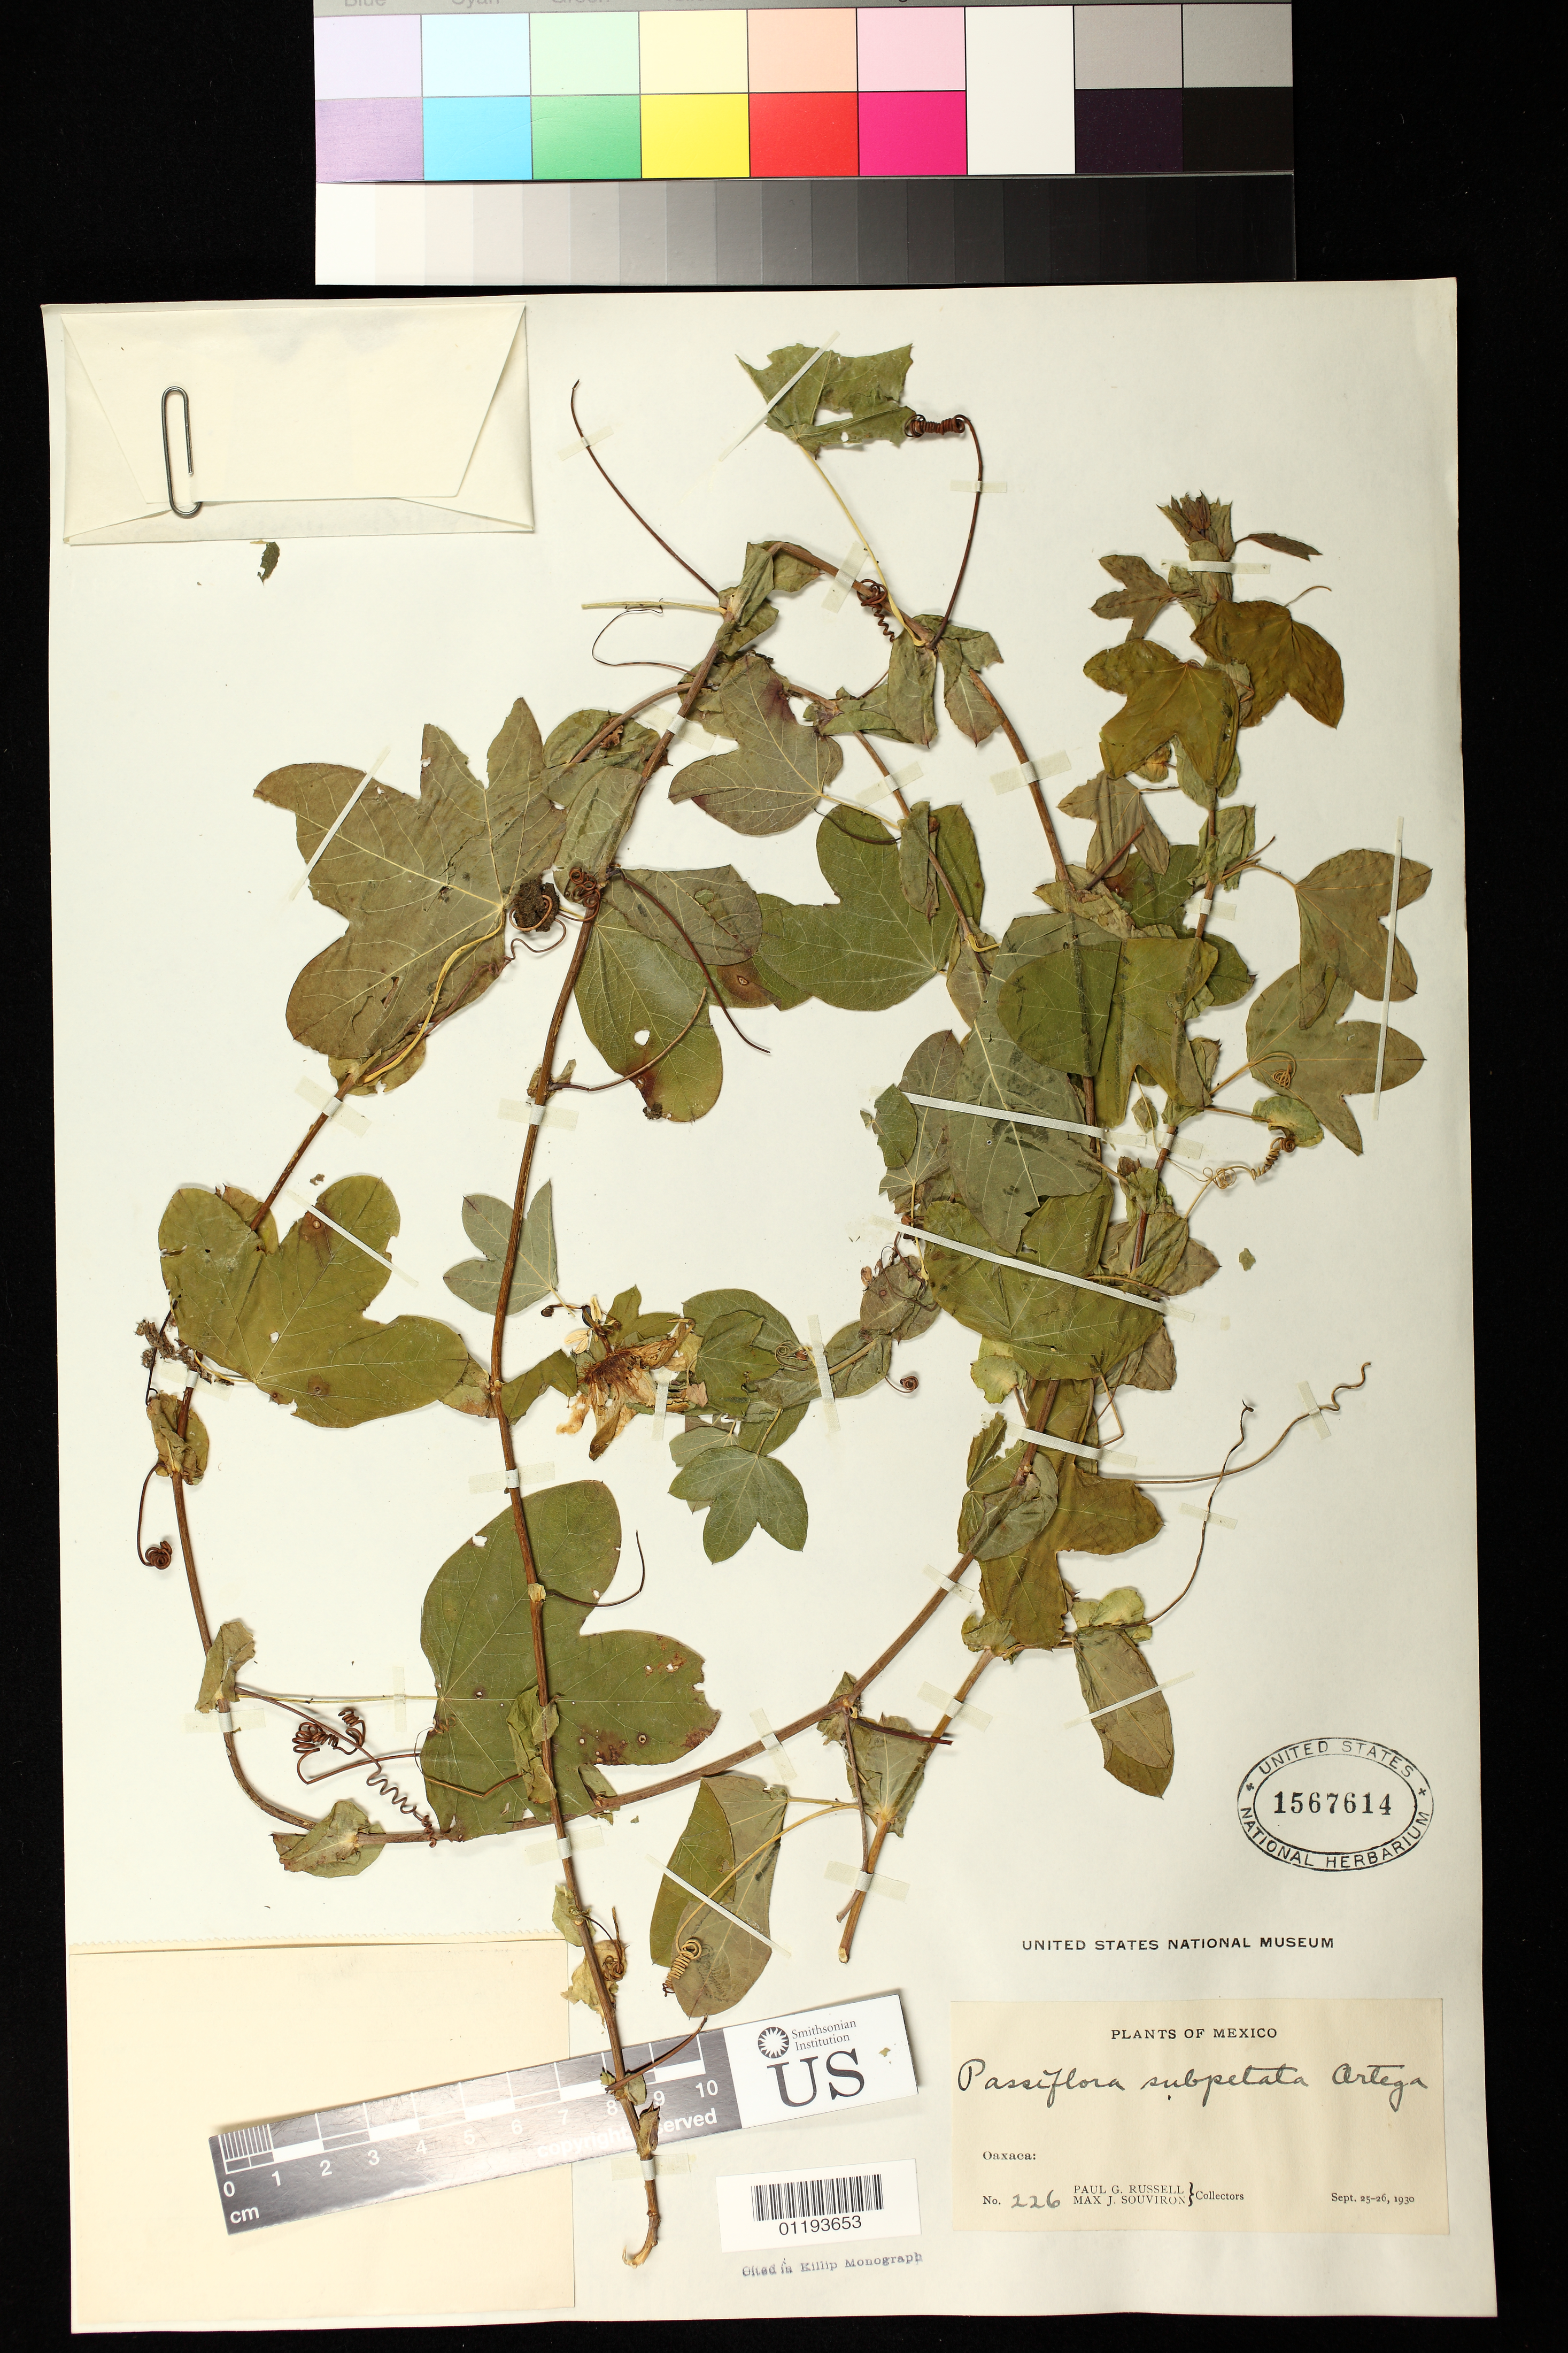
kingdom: Plantae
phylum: Tracheophyta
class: Magnoliopsida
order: Malpighiales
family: Passifloraceae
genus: Passiflora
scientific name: Passiflora subpeltata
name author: Ortega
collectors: P. G. Russell & M. J. Souviron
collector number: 226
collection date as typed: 1930-09-25 1930-09-26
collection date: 1930-09-25/1930-09-26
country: Mexico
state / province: Oaxaca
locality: Oaxaca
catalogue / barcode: US 1567614